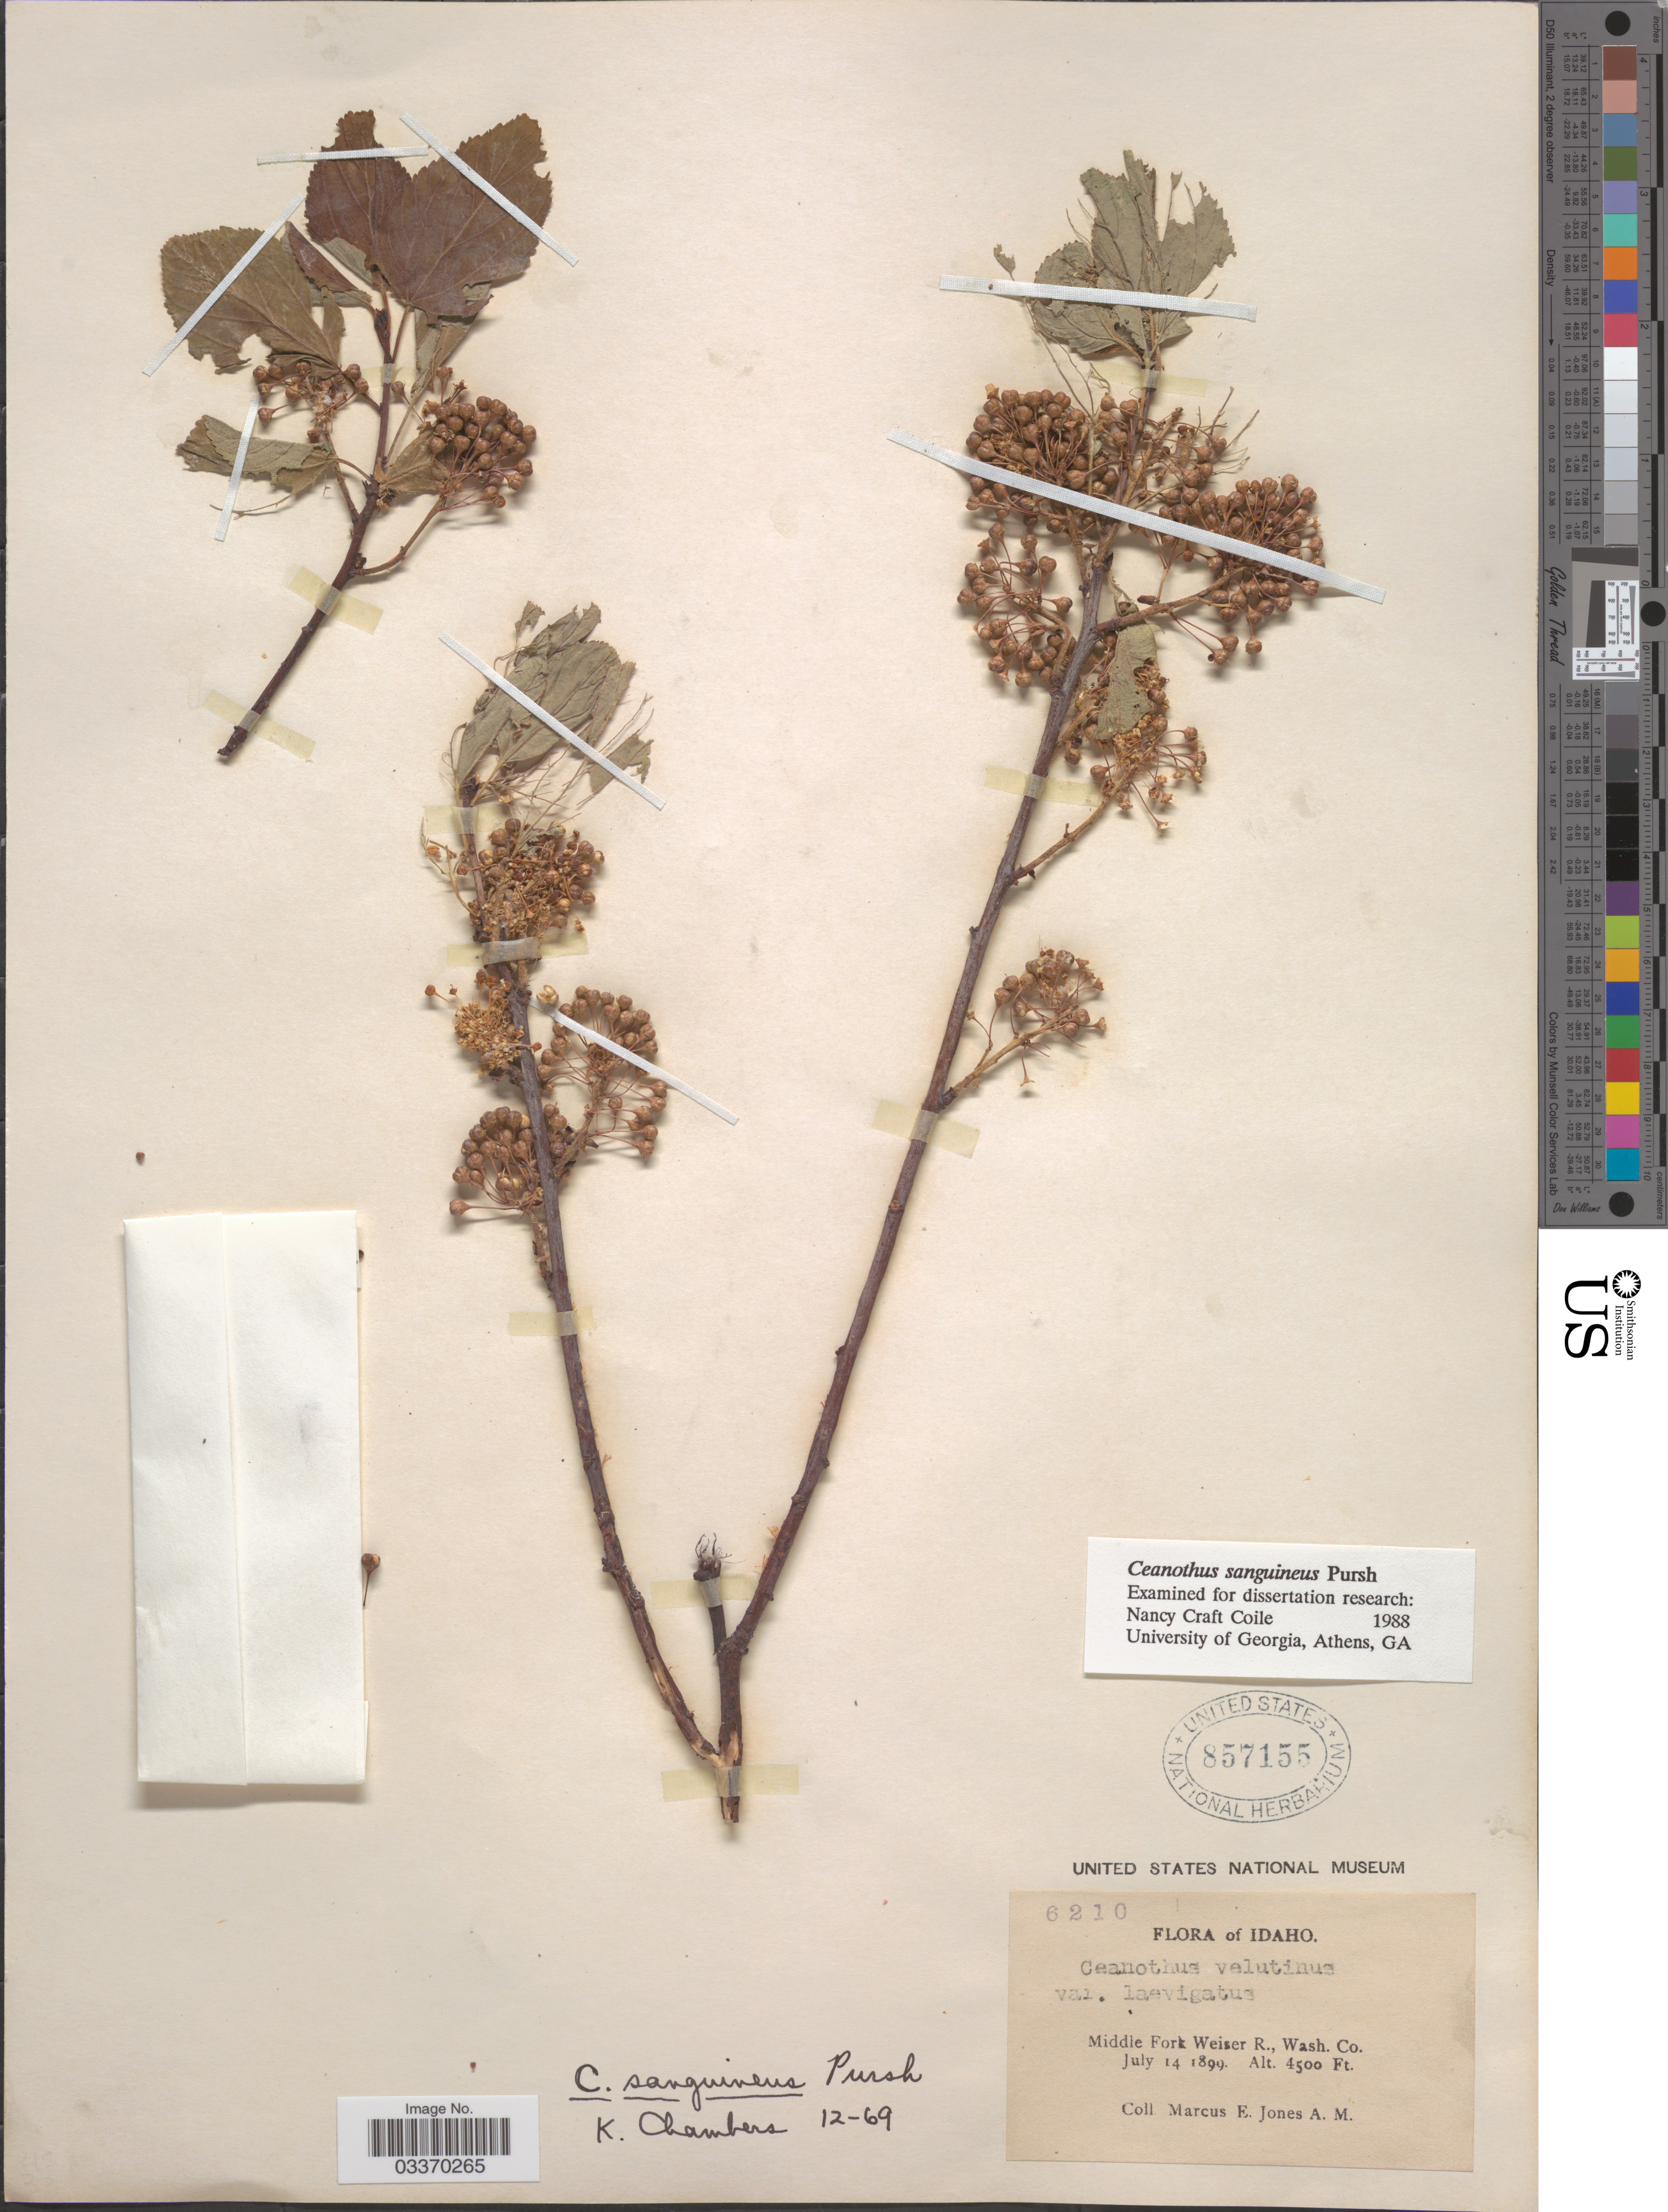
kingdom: Plantae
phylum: Tracheophyta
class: Magnoliopsida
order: Rosales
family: Rhamnaceae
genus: Ceanothus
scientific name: Ceanothus sanguineus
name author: Pursh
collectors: M. E. Jones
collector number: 6210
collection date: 1899-07-14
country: United States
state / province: Idaho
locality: Middle Fork Weiser R., Wash Co.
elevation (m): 1372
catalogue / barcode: US 857155